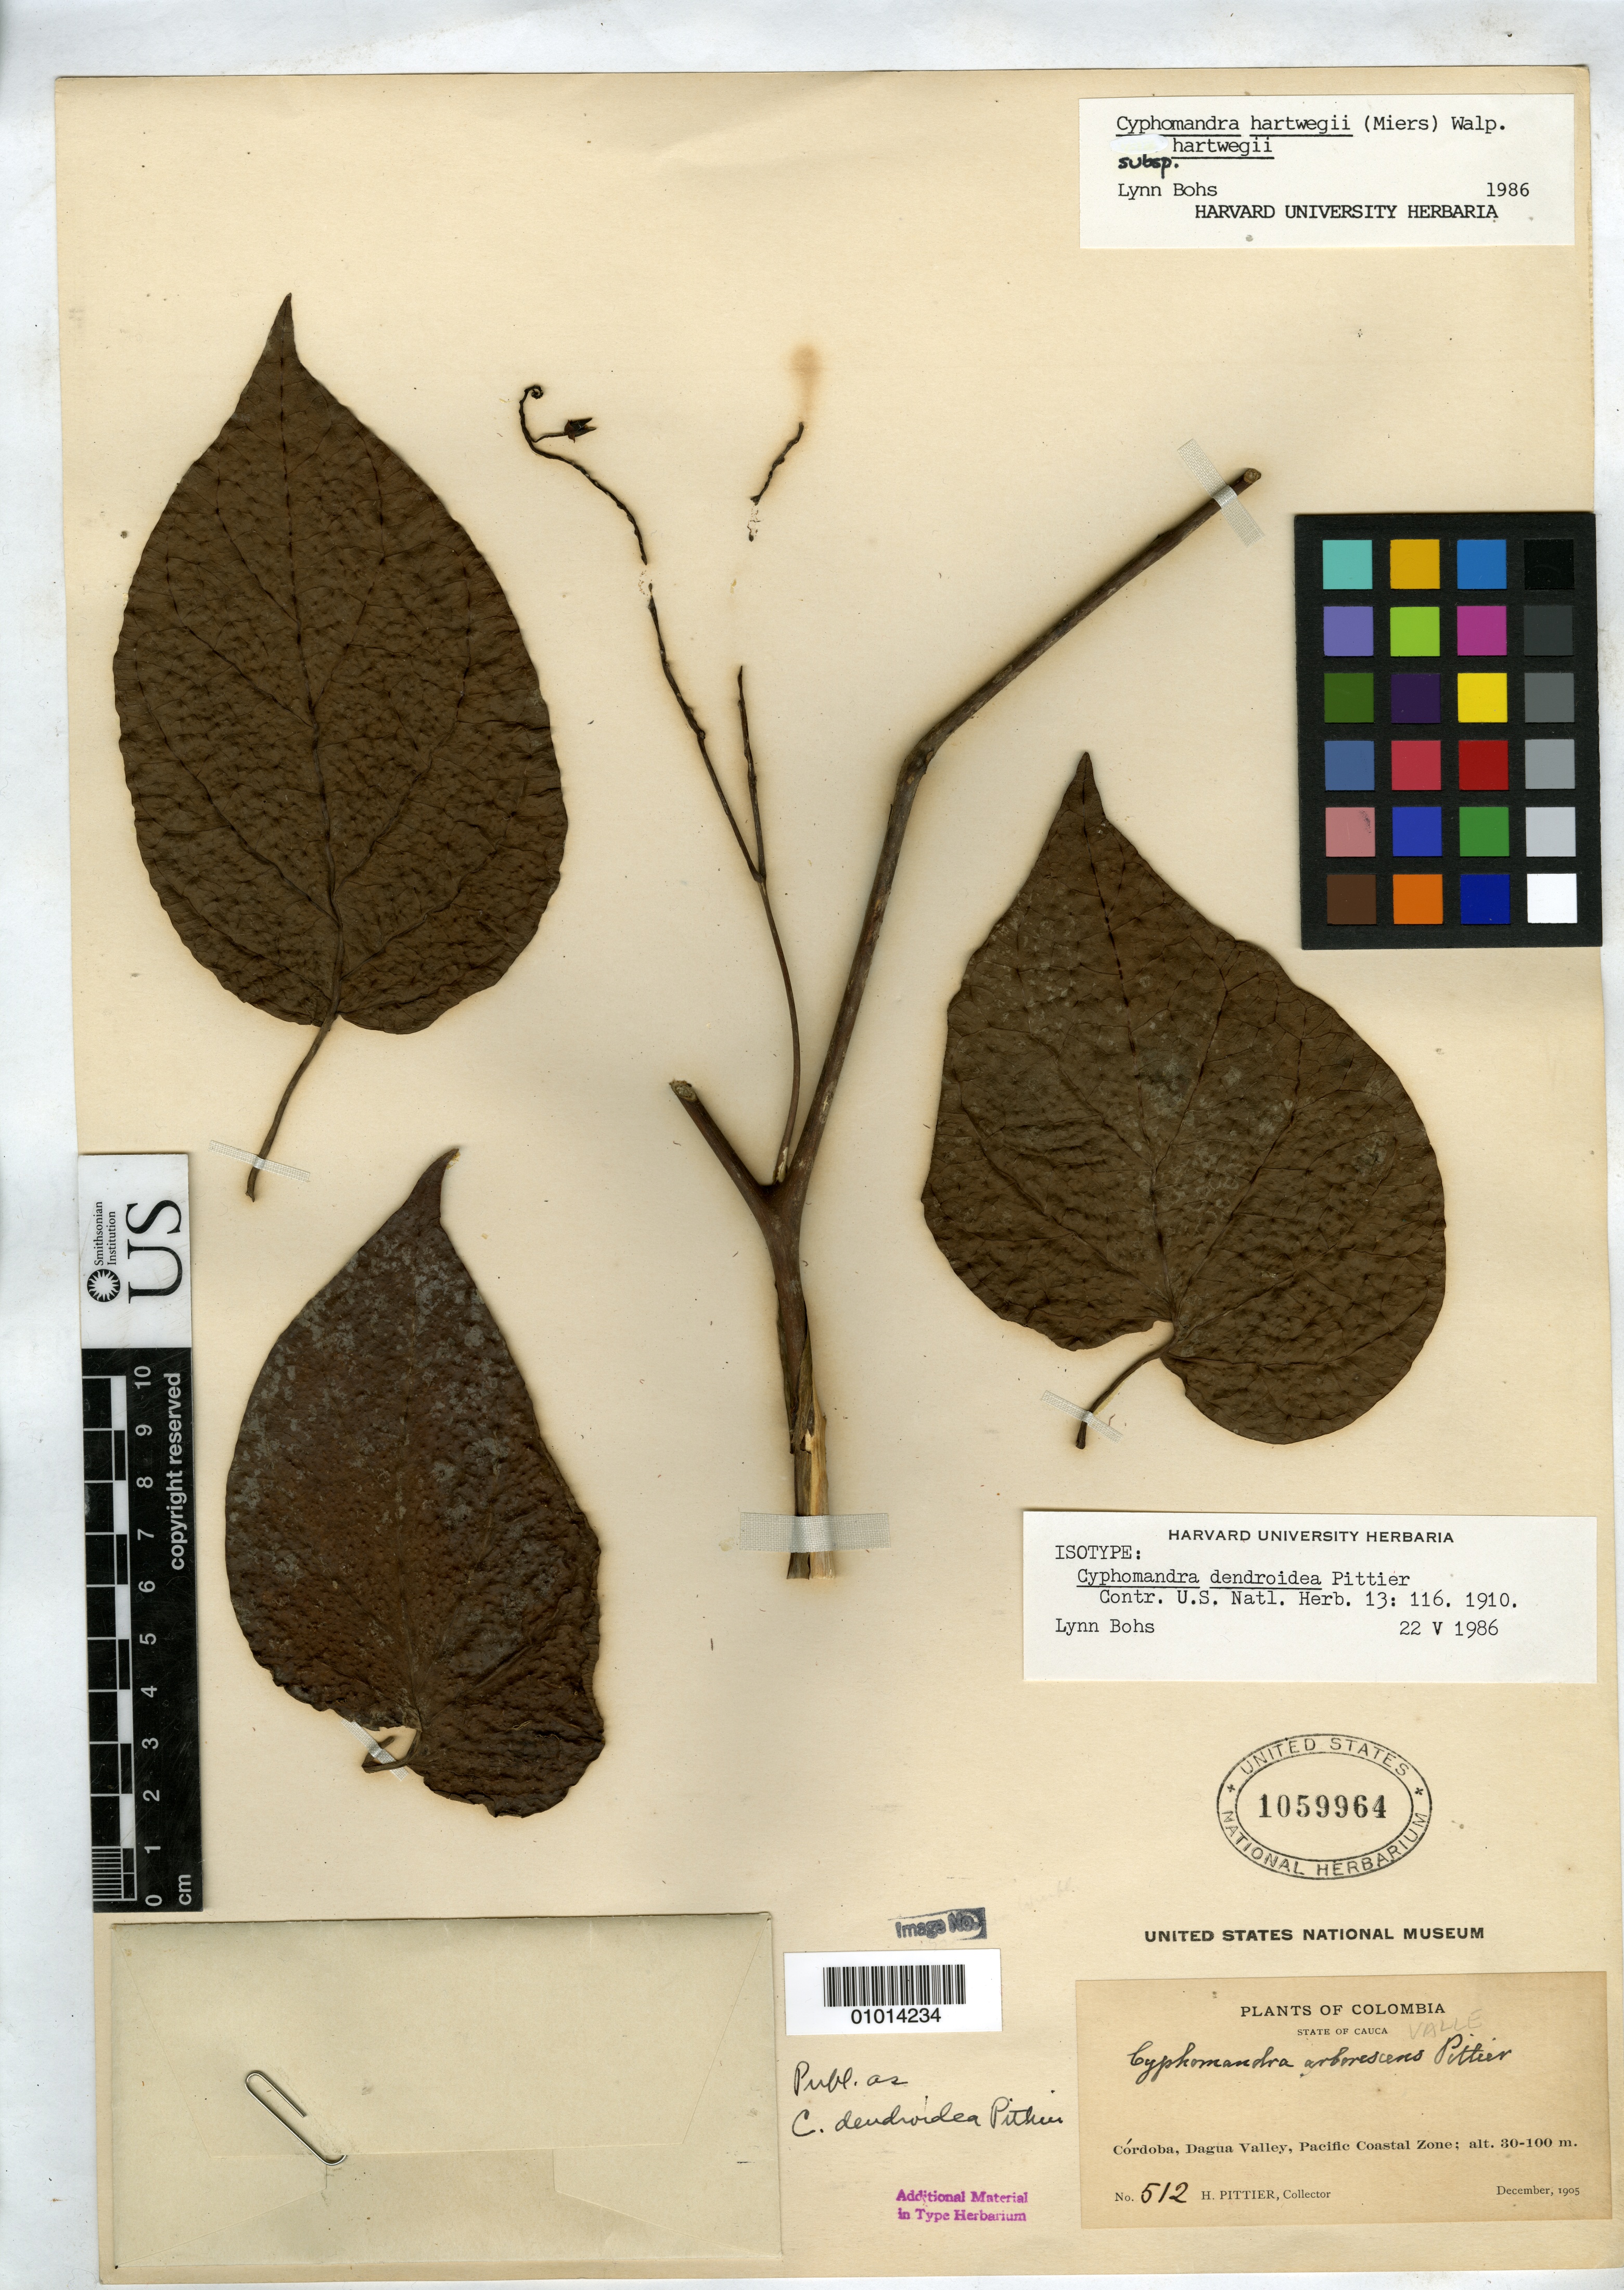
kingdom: Plantae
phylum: Tracheophyta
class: Magnoliopsida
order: Solanales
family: Solanaceae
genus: Cyphomandra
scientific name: Cyphomandra dendroidea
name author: Pittier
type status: Isotype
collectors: H. F. Pittier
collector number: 512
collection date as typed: Dec 1905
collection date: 1905-12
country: Colombia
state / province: Cauca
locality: Cordoba, Dagua Valley.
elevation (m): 30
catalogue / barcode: US 1059964